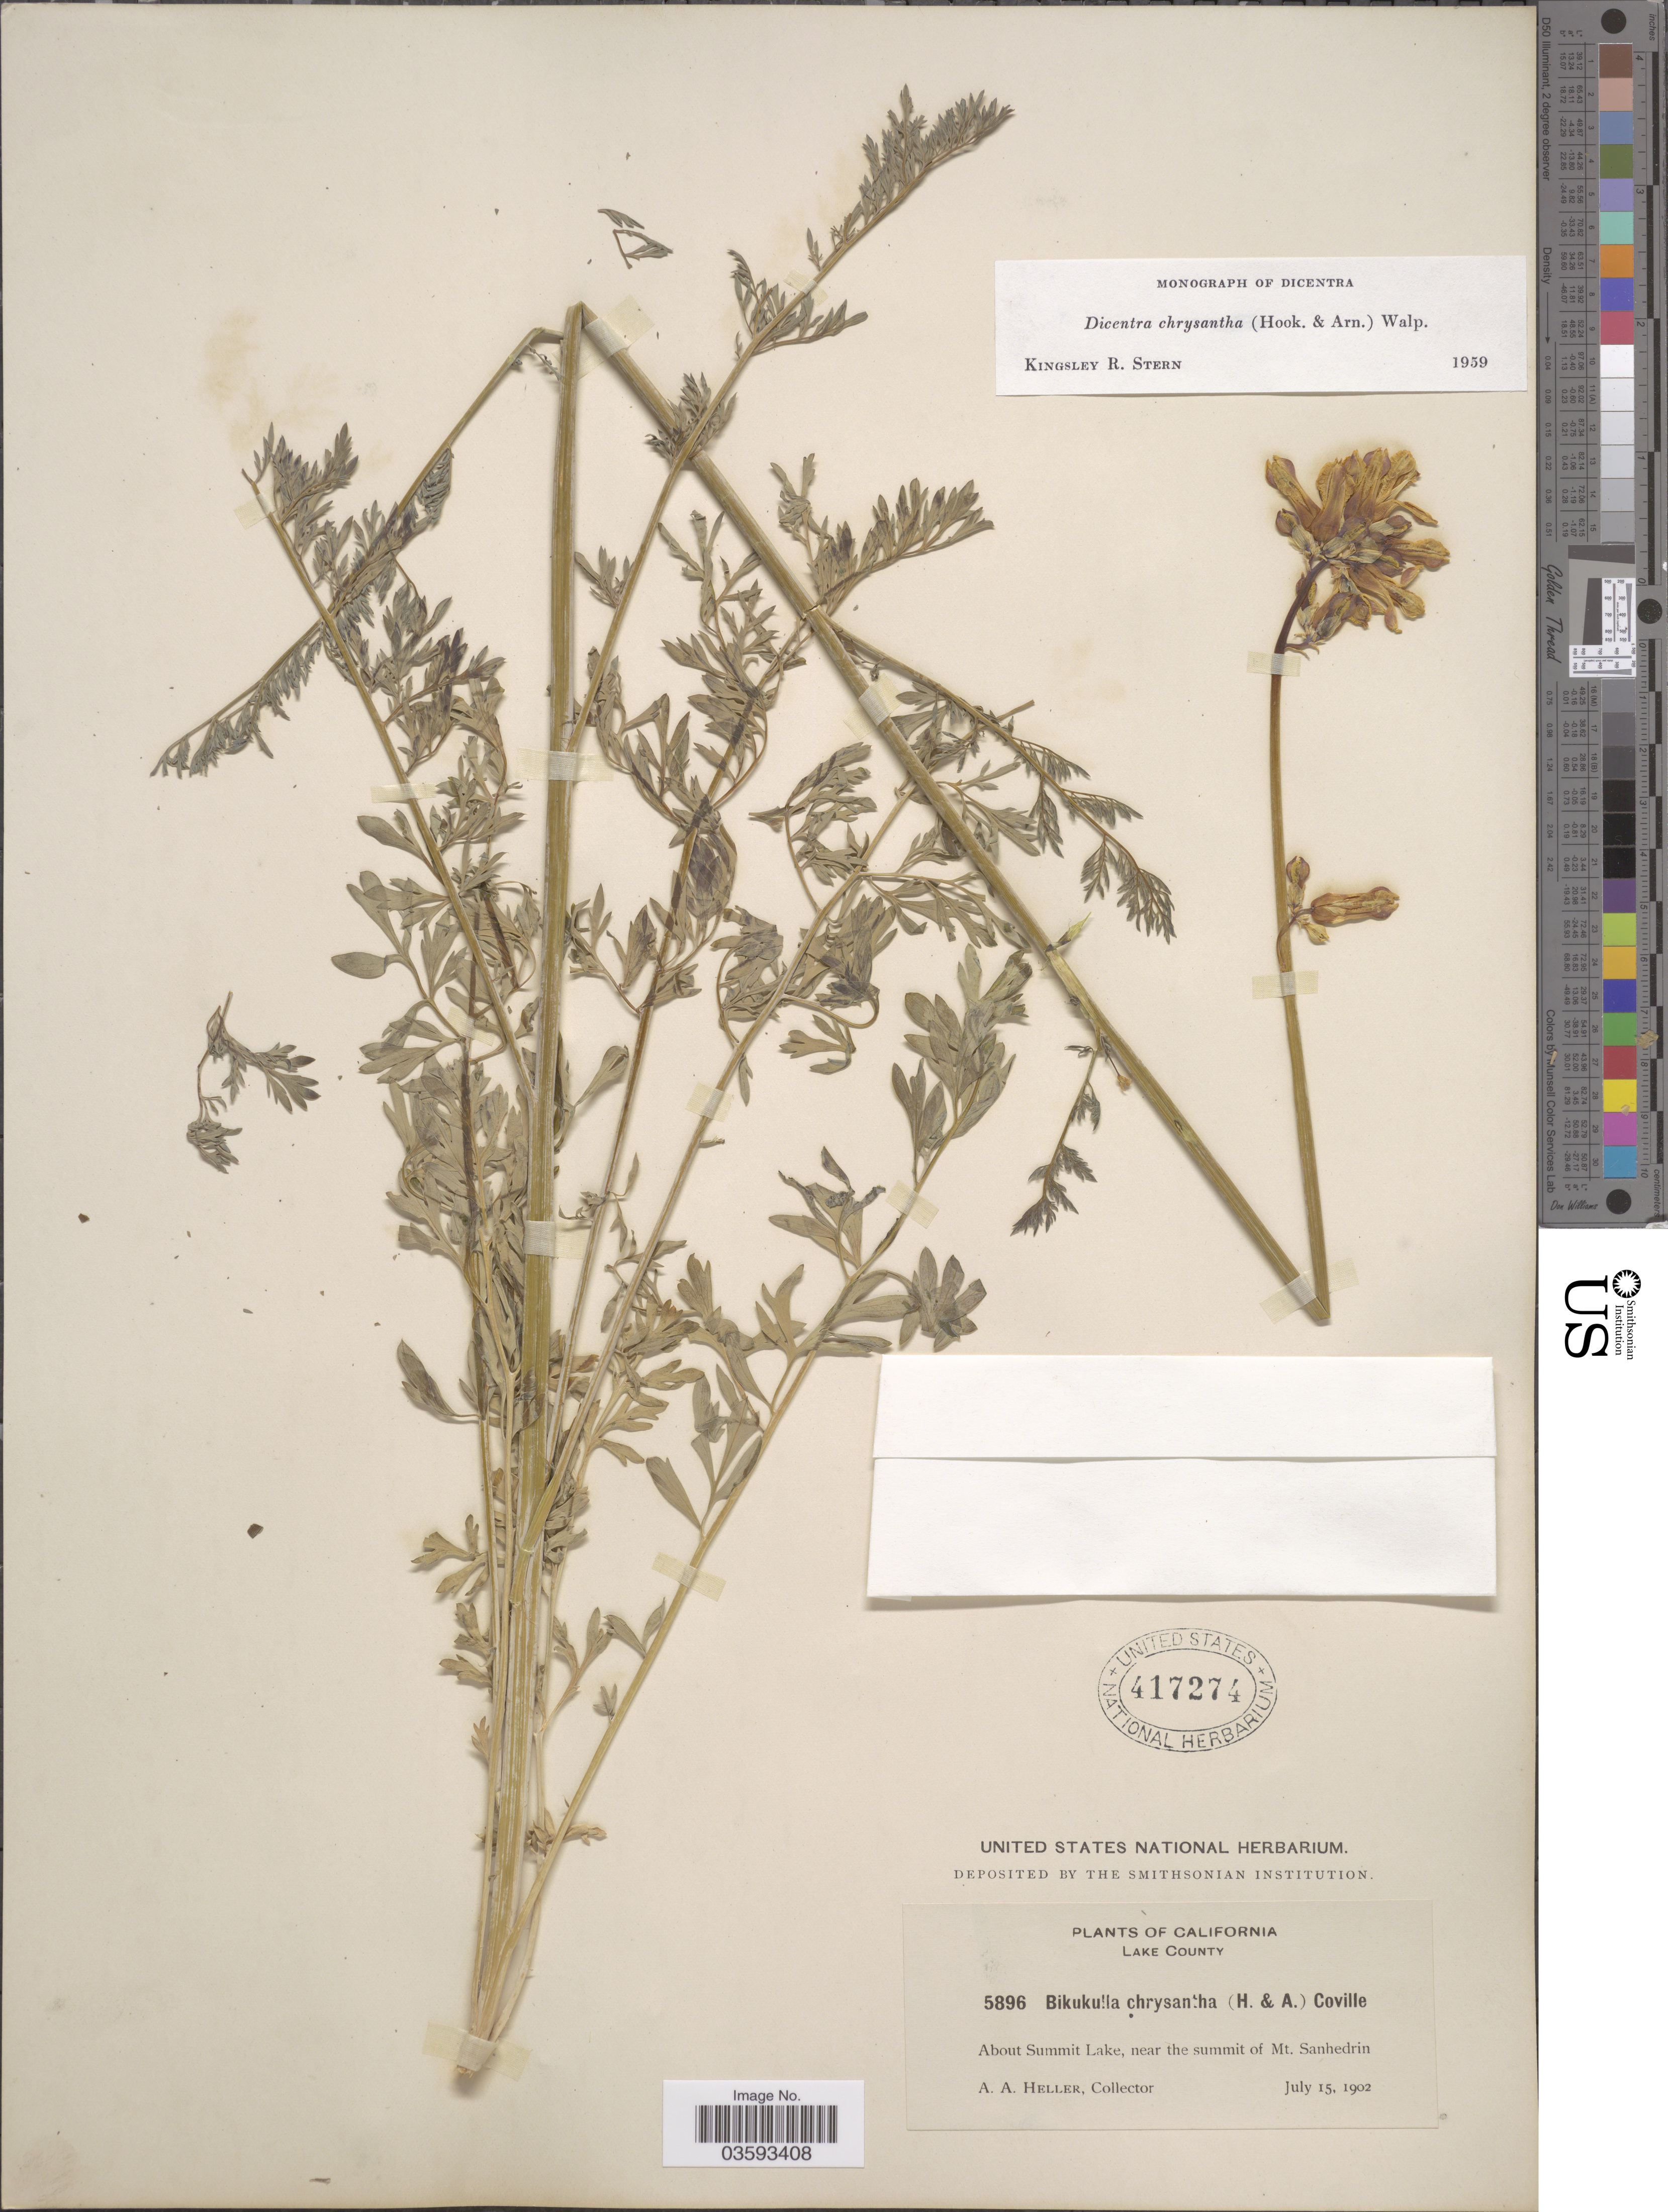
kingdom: Plantae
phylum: Tracheophyta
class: Magnoliopsida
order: Ranunculales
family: Papaveraceae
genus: Ehrendorferia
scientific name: Ehrendorferia chrysantha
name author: (Hook. & Arn.) Rylander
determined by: Strong, M. T., (US), Smithsonian Institution - National Museum of Natural History (UNITED STATES)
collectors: A. A. Heller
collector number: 5896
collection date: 1902-07-15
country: United States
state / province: California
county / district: Lake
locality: Lake County. About Summit Lake, near the summit of Mt. Sanhedrin.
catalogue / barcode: US 417274